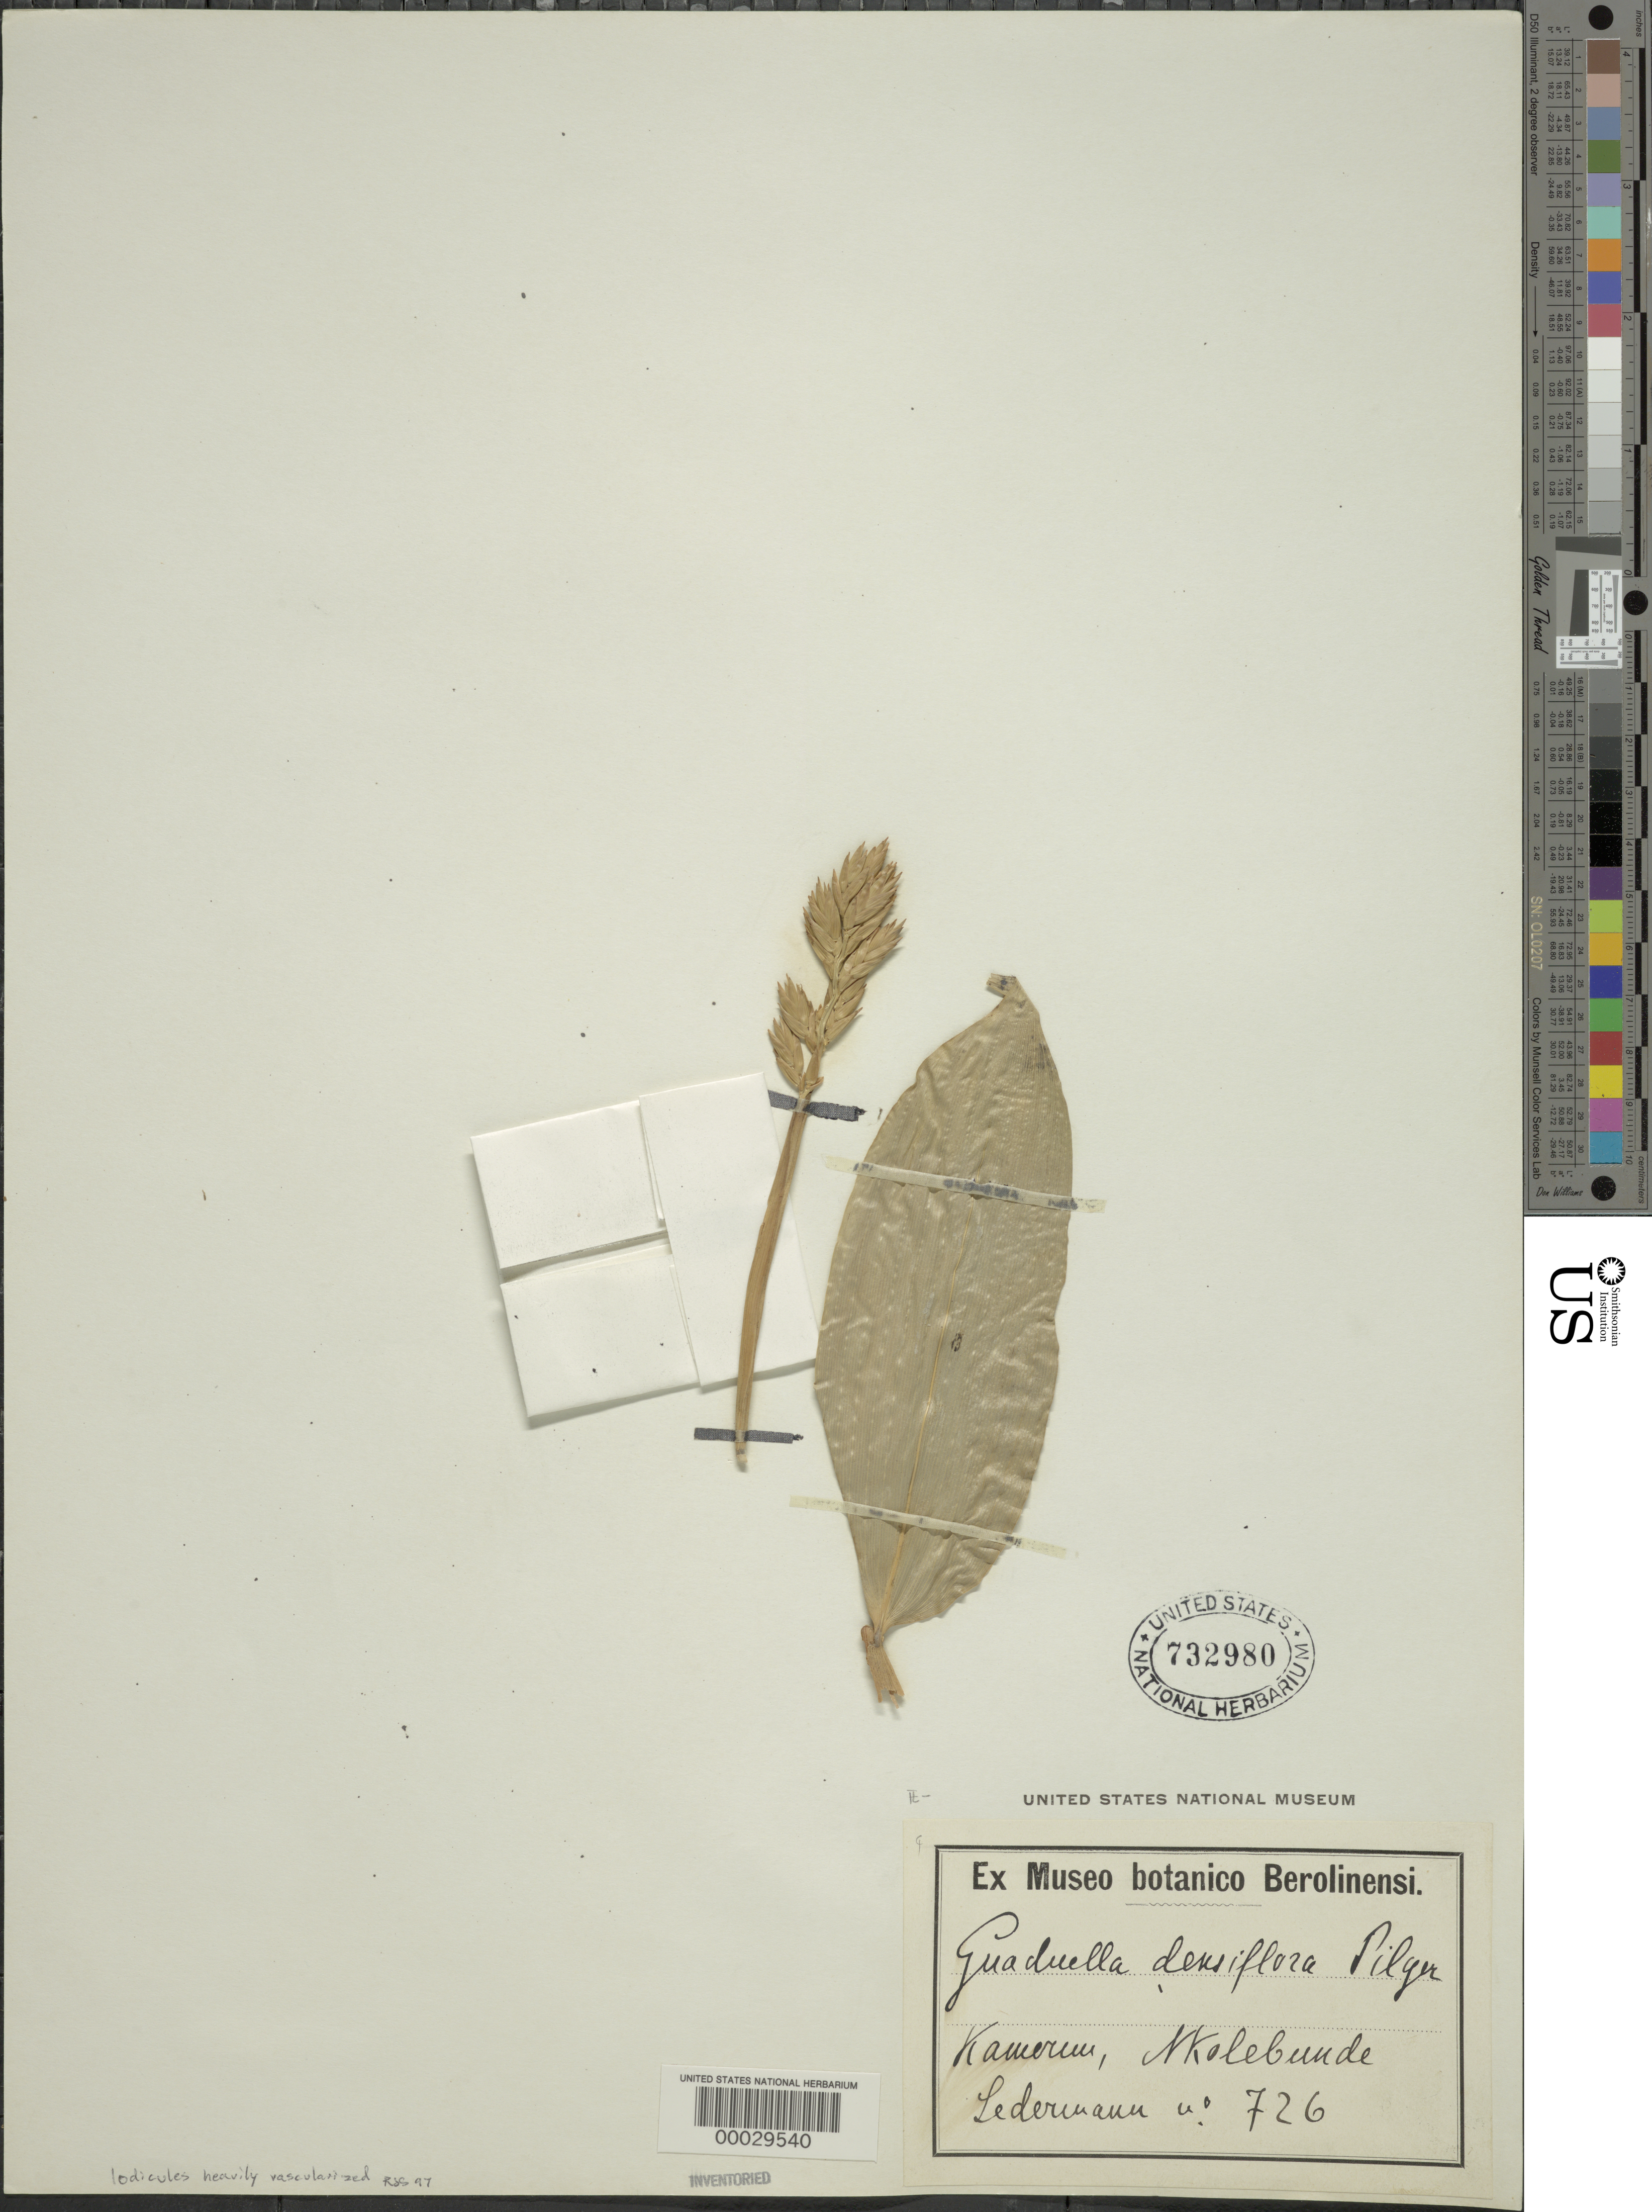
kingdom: Plantae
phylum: Tracheophyta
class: Liliopsida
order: Poales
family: Poaceae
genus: Guaduella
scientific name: Guaduella densiflora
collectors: -. Ledermann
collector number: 726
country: Cameroon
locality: Nkolebunde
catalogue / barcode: US 732980